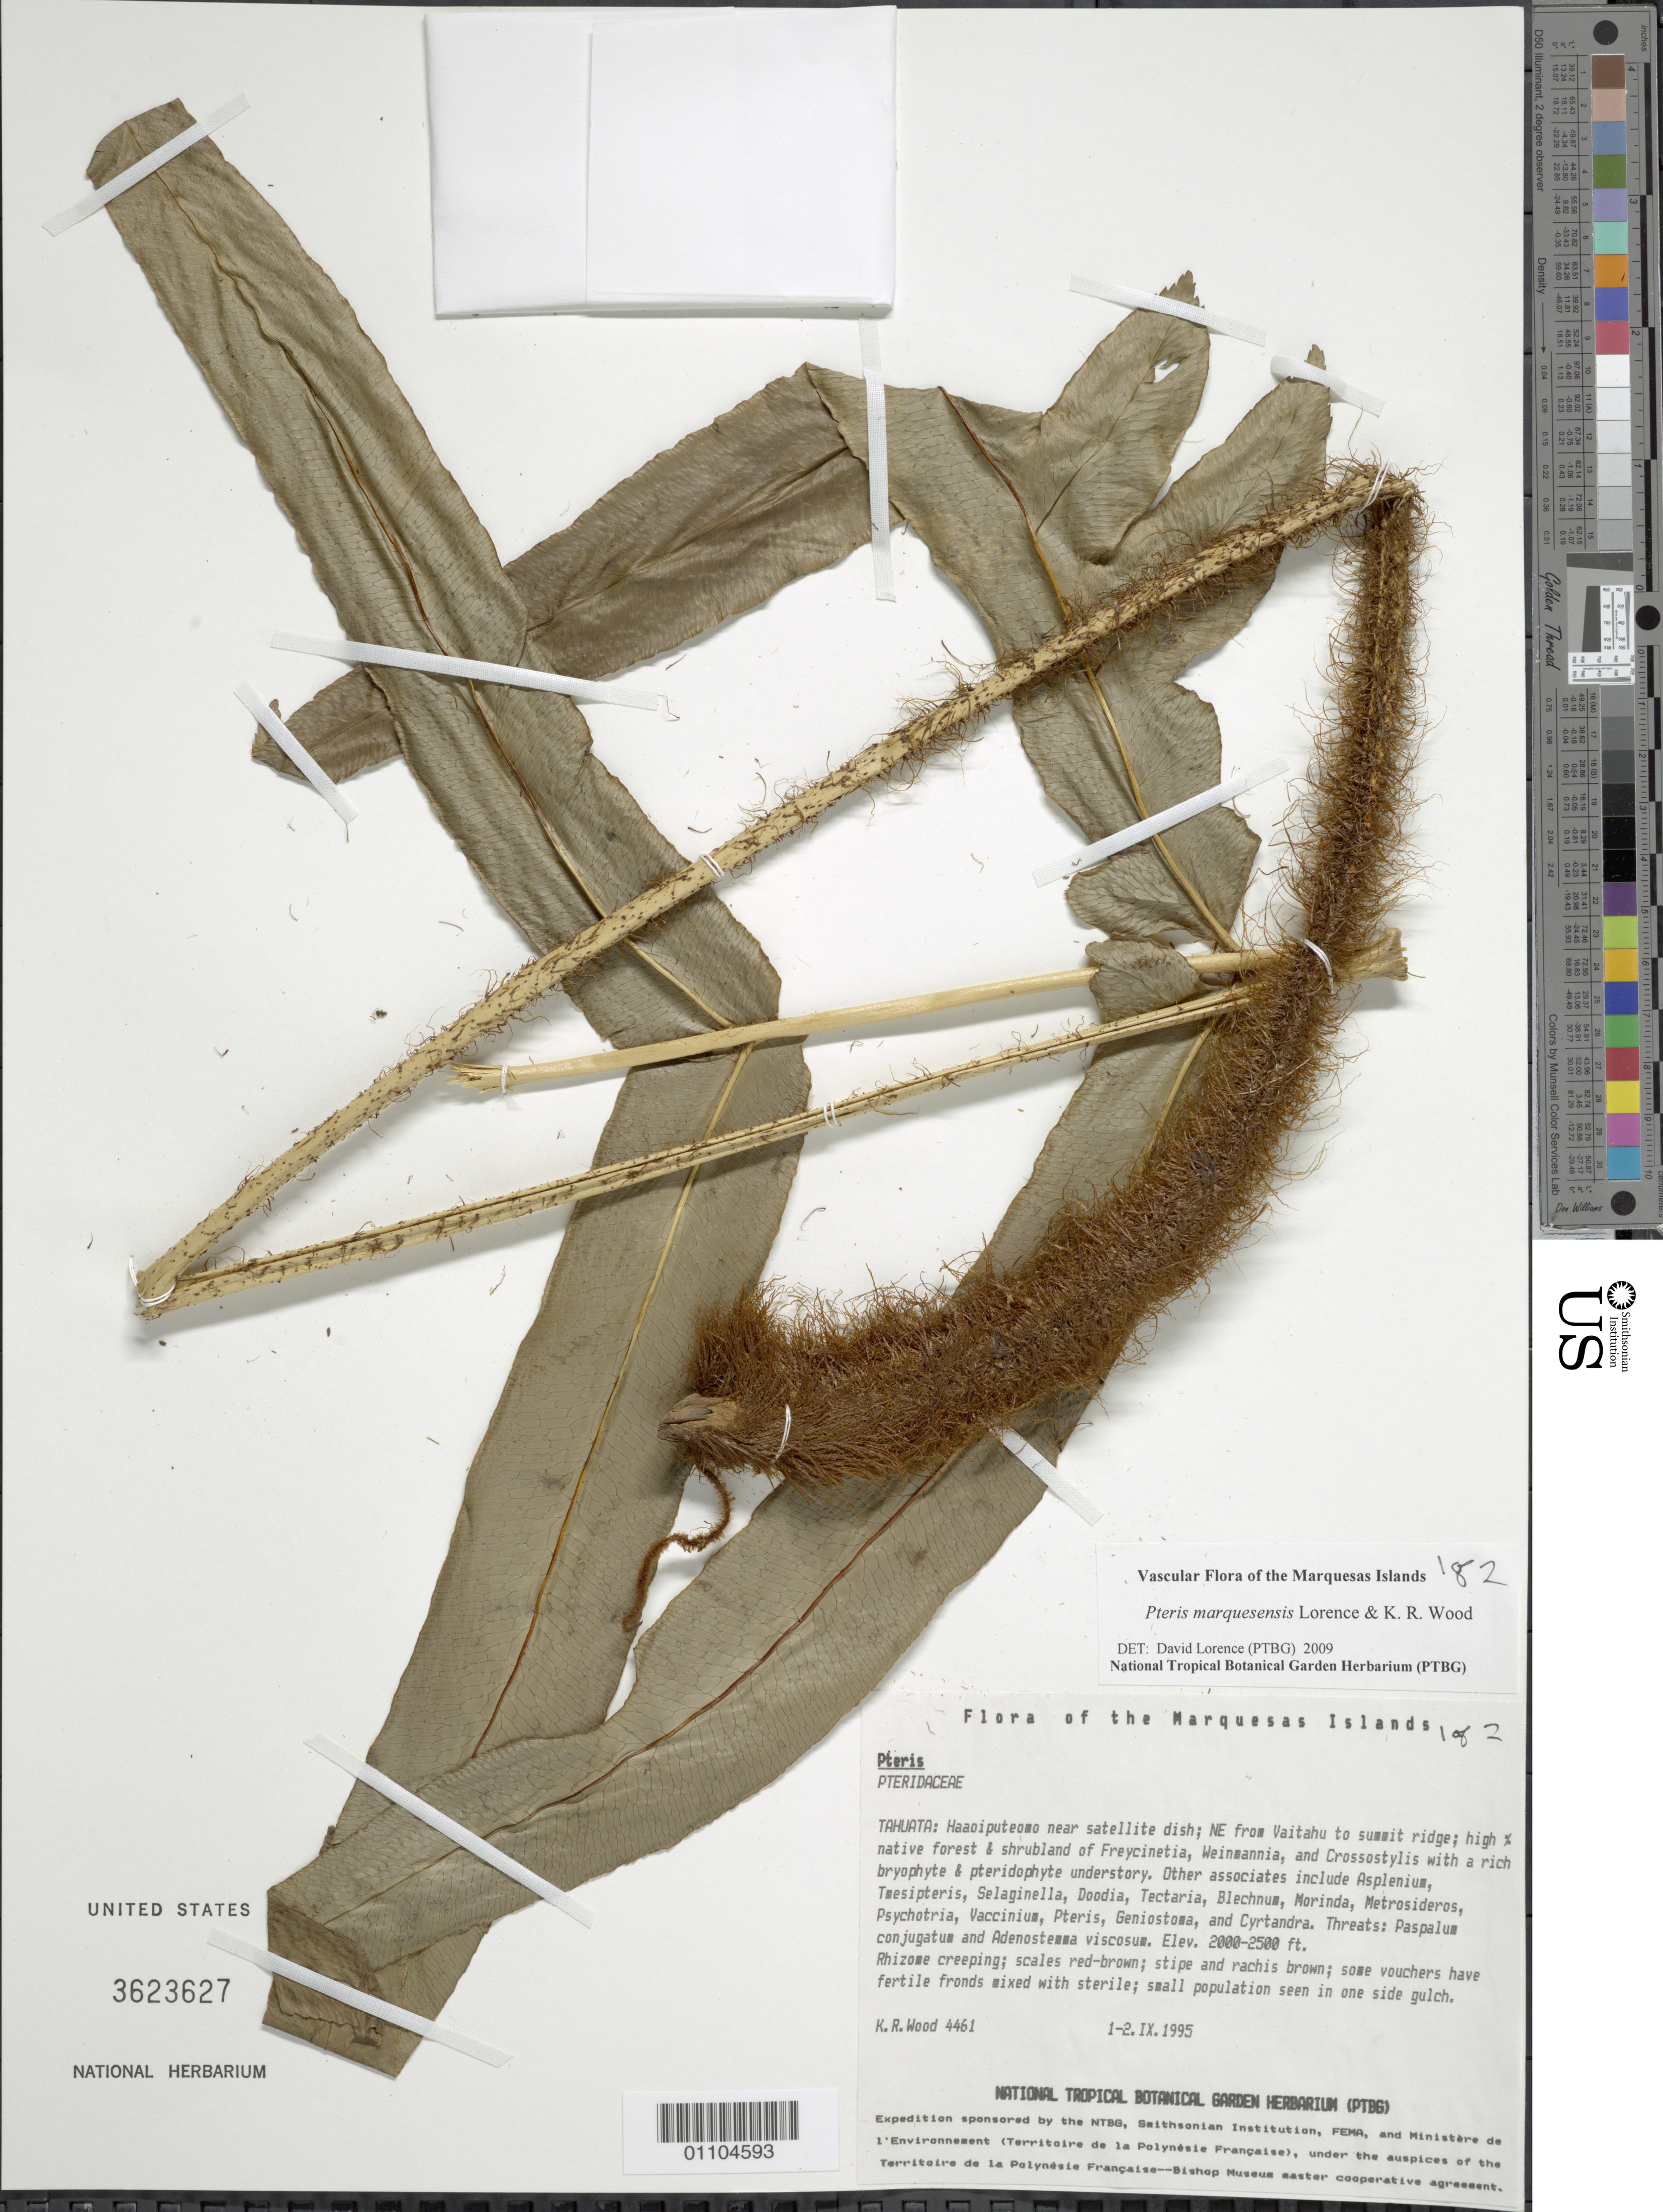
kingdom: Plantae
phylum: Tracheophyta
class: Polypodiopsida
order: Polypodiales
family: Pteridaceae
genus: Pteris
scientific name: Pteris marquesensis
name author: Lorence & K.R. Wood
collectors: K. R. Wood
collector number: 4461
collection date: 1995-09-01/1995-09-02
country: French Polynesia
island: Tahuata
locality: Haaoiputeoma, near satelite dish, NE from Vaitahu to summit ridge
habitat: Freycinetia - Weinmannia w/ Crossostylis; high % native forest & shrubland w/ rich bryophyte & pteridophyte understory; small population seen in one side gulch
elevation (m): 610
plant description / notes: Paspalum conjugatum, Adenostemma viscosum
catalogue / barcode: US 3623627